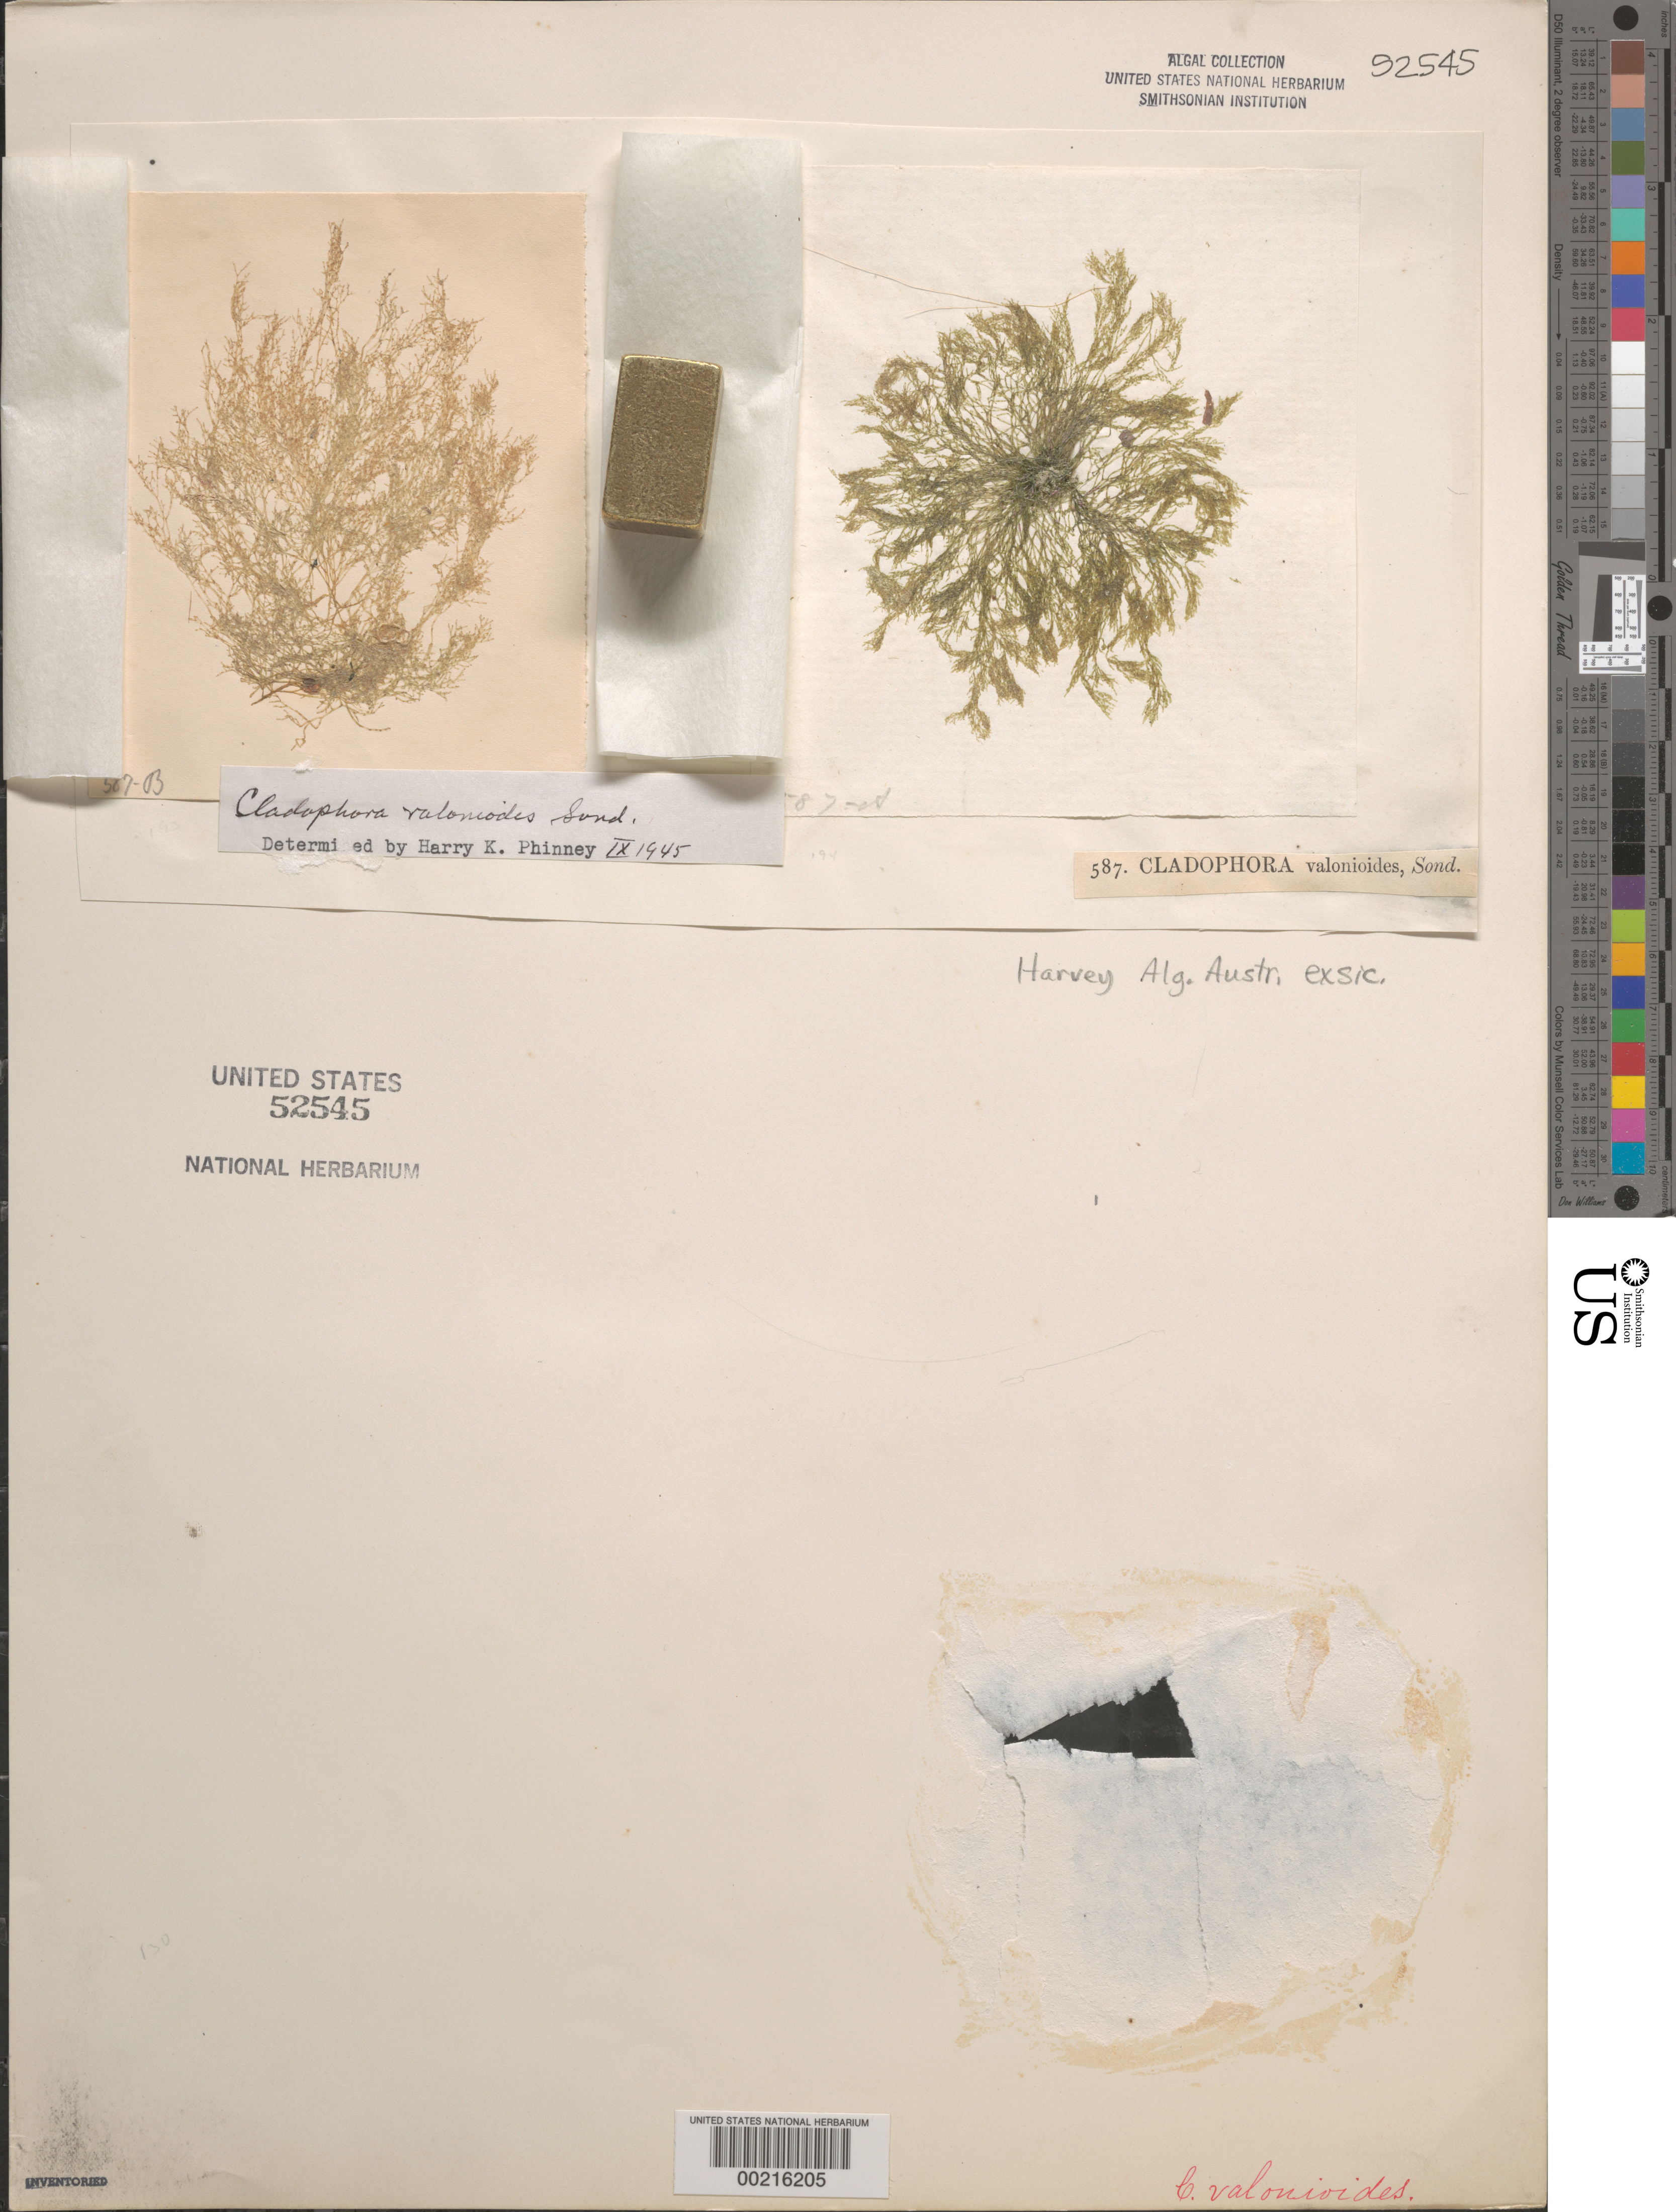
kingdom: Plantae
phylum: Chlorophyta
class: Ulvophyceae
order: Cladophorales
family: Cladophoraceae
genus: Cladophora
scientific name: Cladophora valonioides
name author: Sond.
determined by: Phinney, H. K.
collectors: W. Harvey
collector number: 587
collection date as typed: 1854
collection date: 1854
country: Australia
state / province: Western Australia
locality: Fremantle and Princess Royal Harbor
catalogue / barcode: US 52545